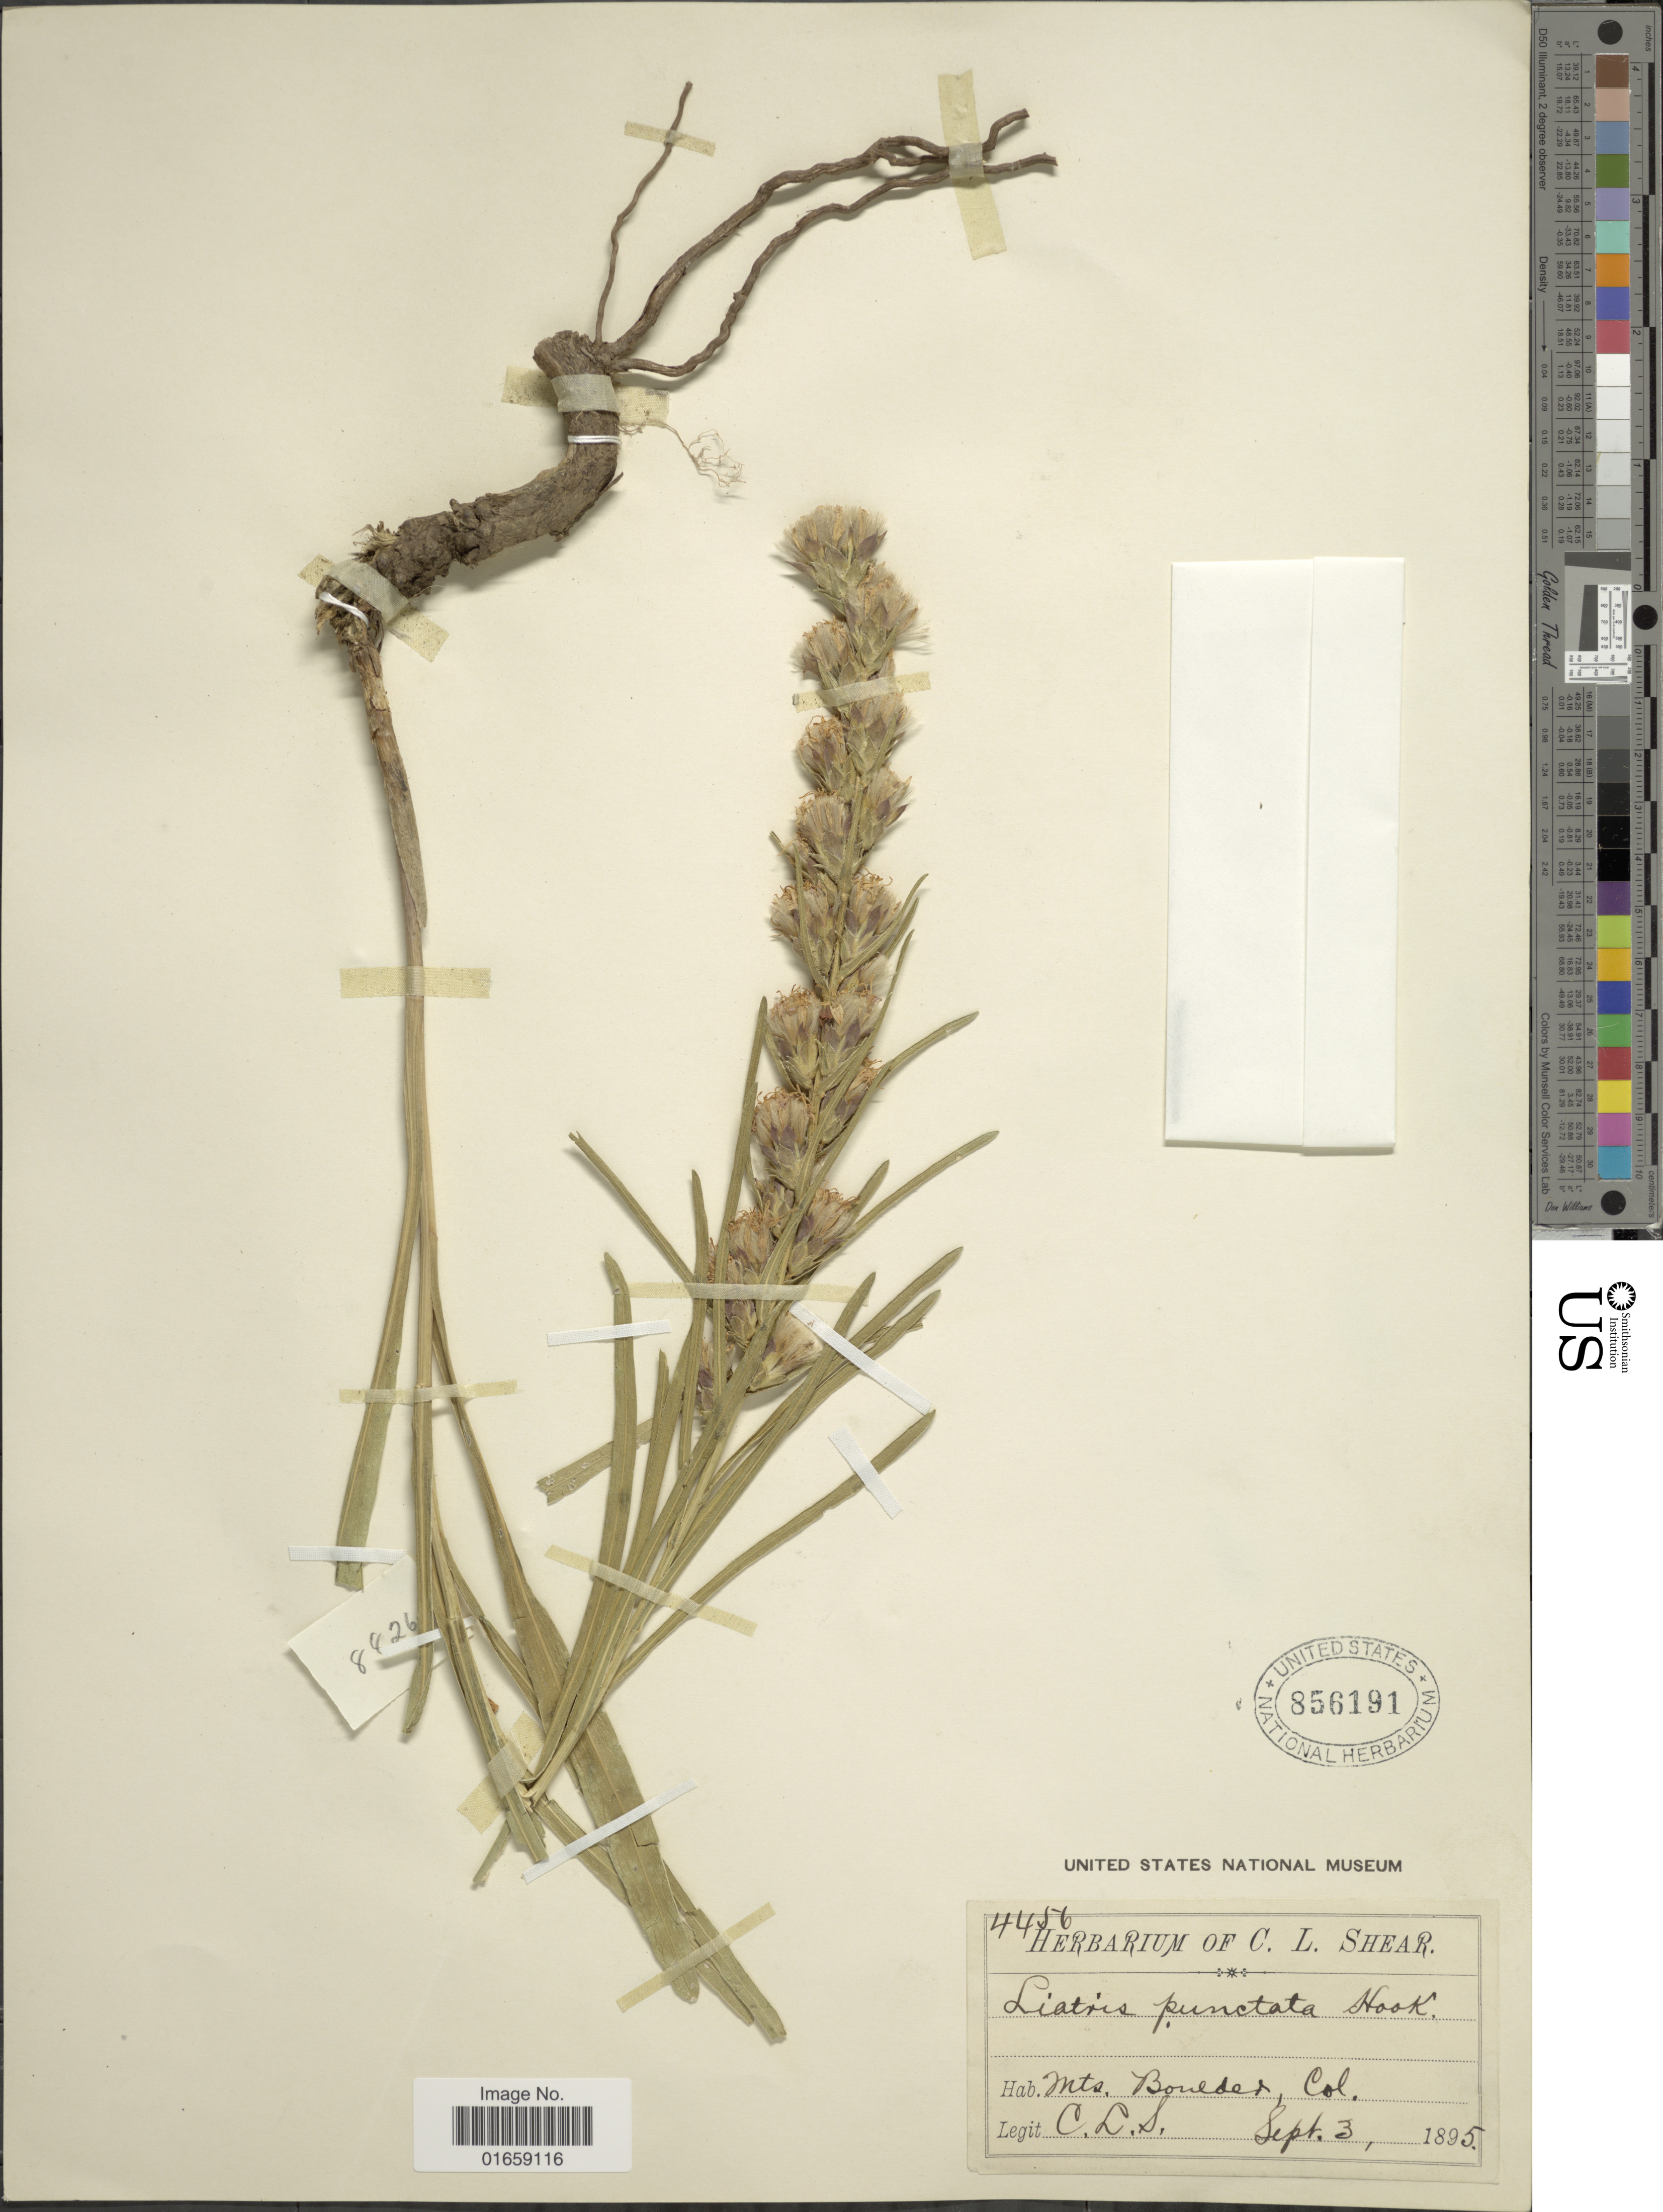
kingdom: Plantae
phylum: Tracheophyta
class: Magnoliopsida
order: Asterales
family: Asteraceae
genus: Liatris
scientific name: Liatris punctata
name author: Hook.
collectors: C. L. Shear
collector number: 4456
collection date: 1895-09-03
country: United States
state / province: Colorado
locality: Mts. Boulder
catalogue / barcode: US 856191